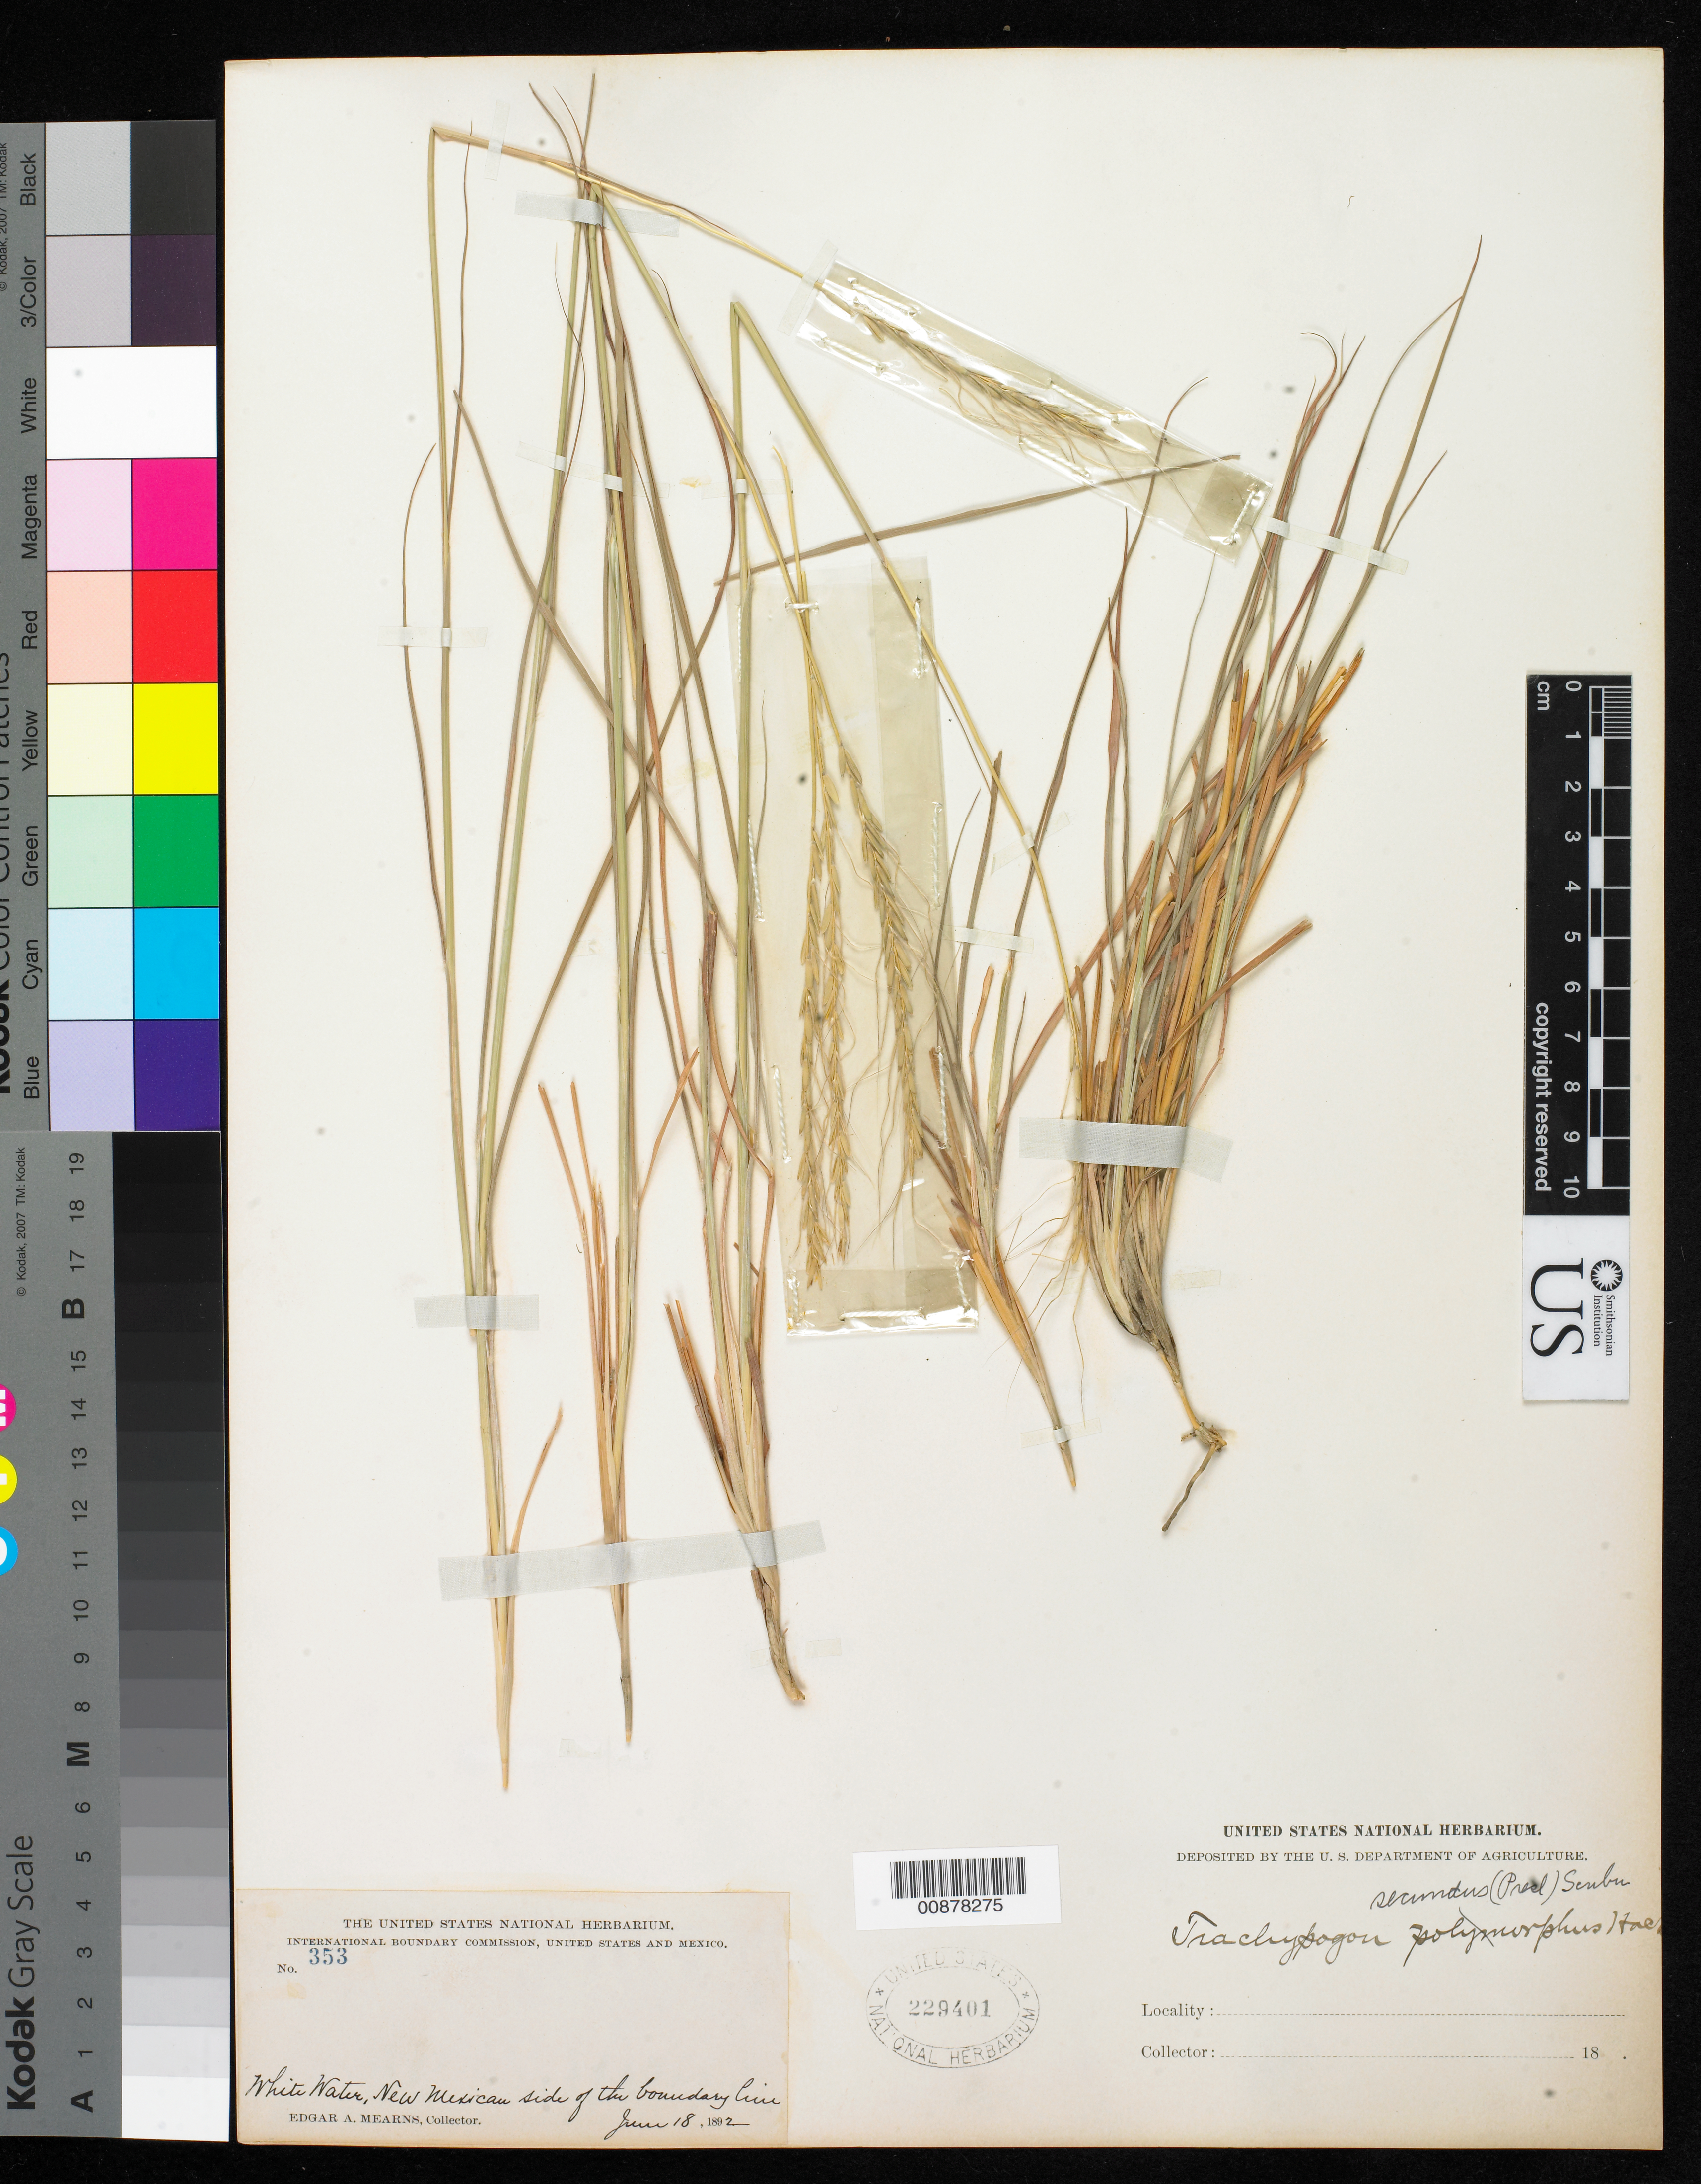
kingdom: Plantae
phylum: Tracheophyta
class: Liliopsida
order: Poales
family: Poaceae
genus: Trachypogon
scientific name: Trachypogon secundus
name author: (J. Presl) Scribn.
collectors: E. A. Mearns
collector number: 353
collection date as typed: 18 Jun 1892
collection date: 1892-06-18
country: United States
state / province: New Mexico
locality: White Water, New Mexican side of the boundary line.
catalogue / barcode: US 229401